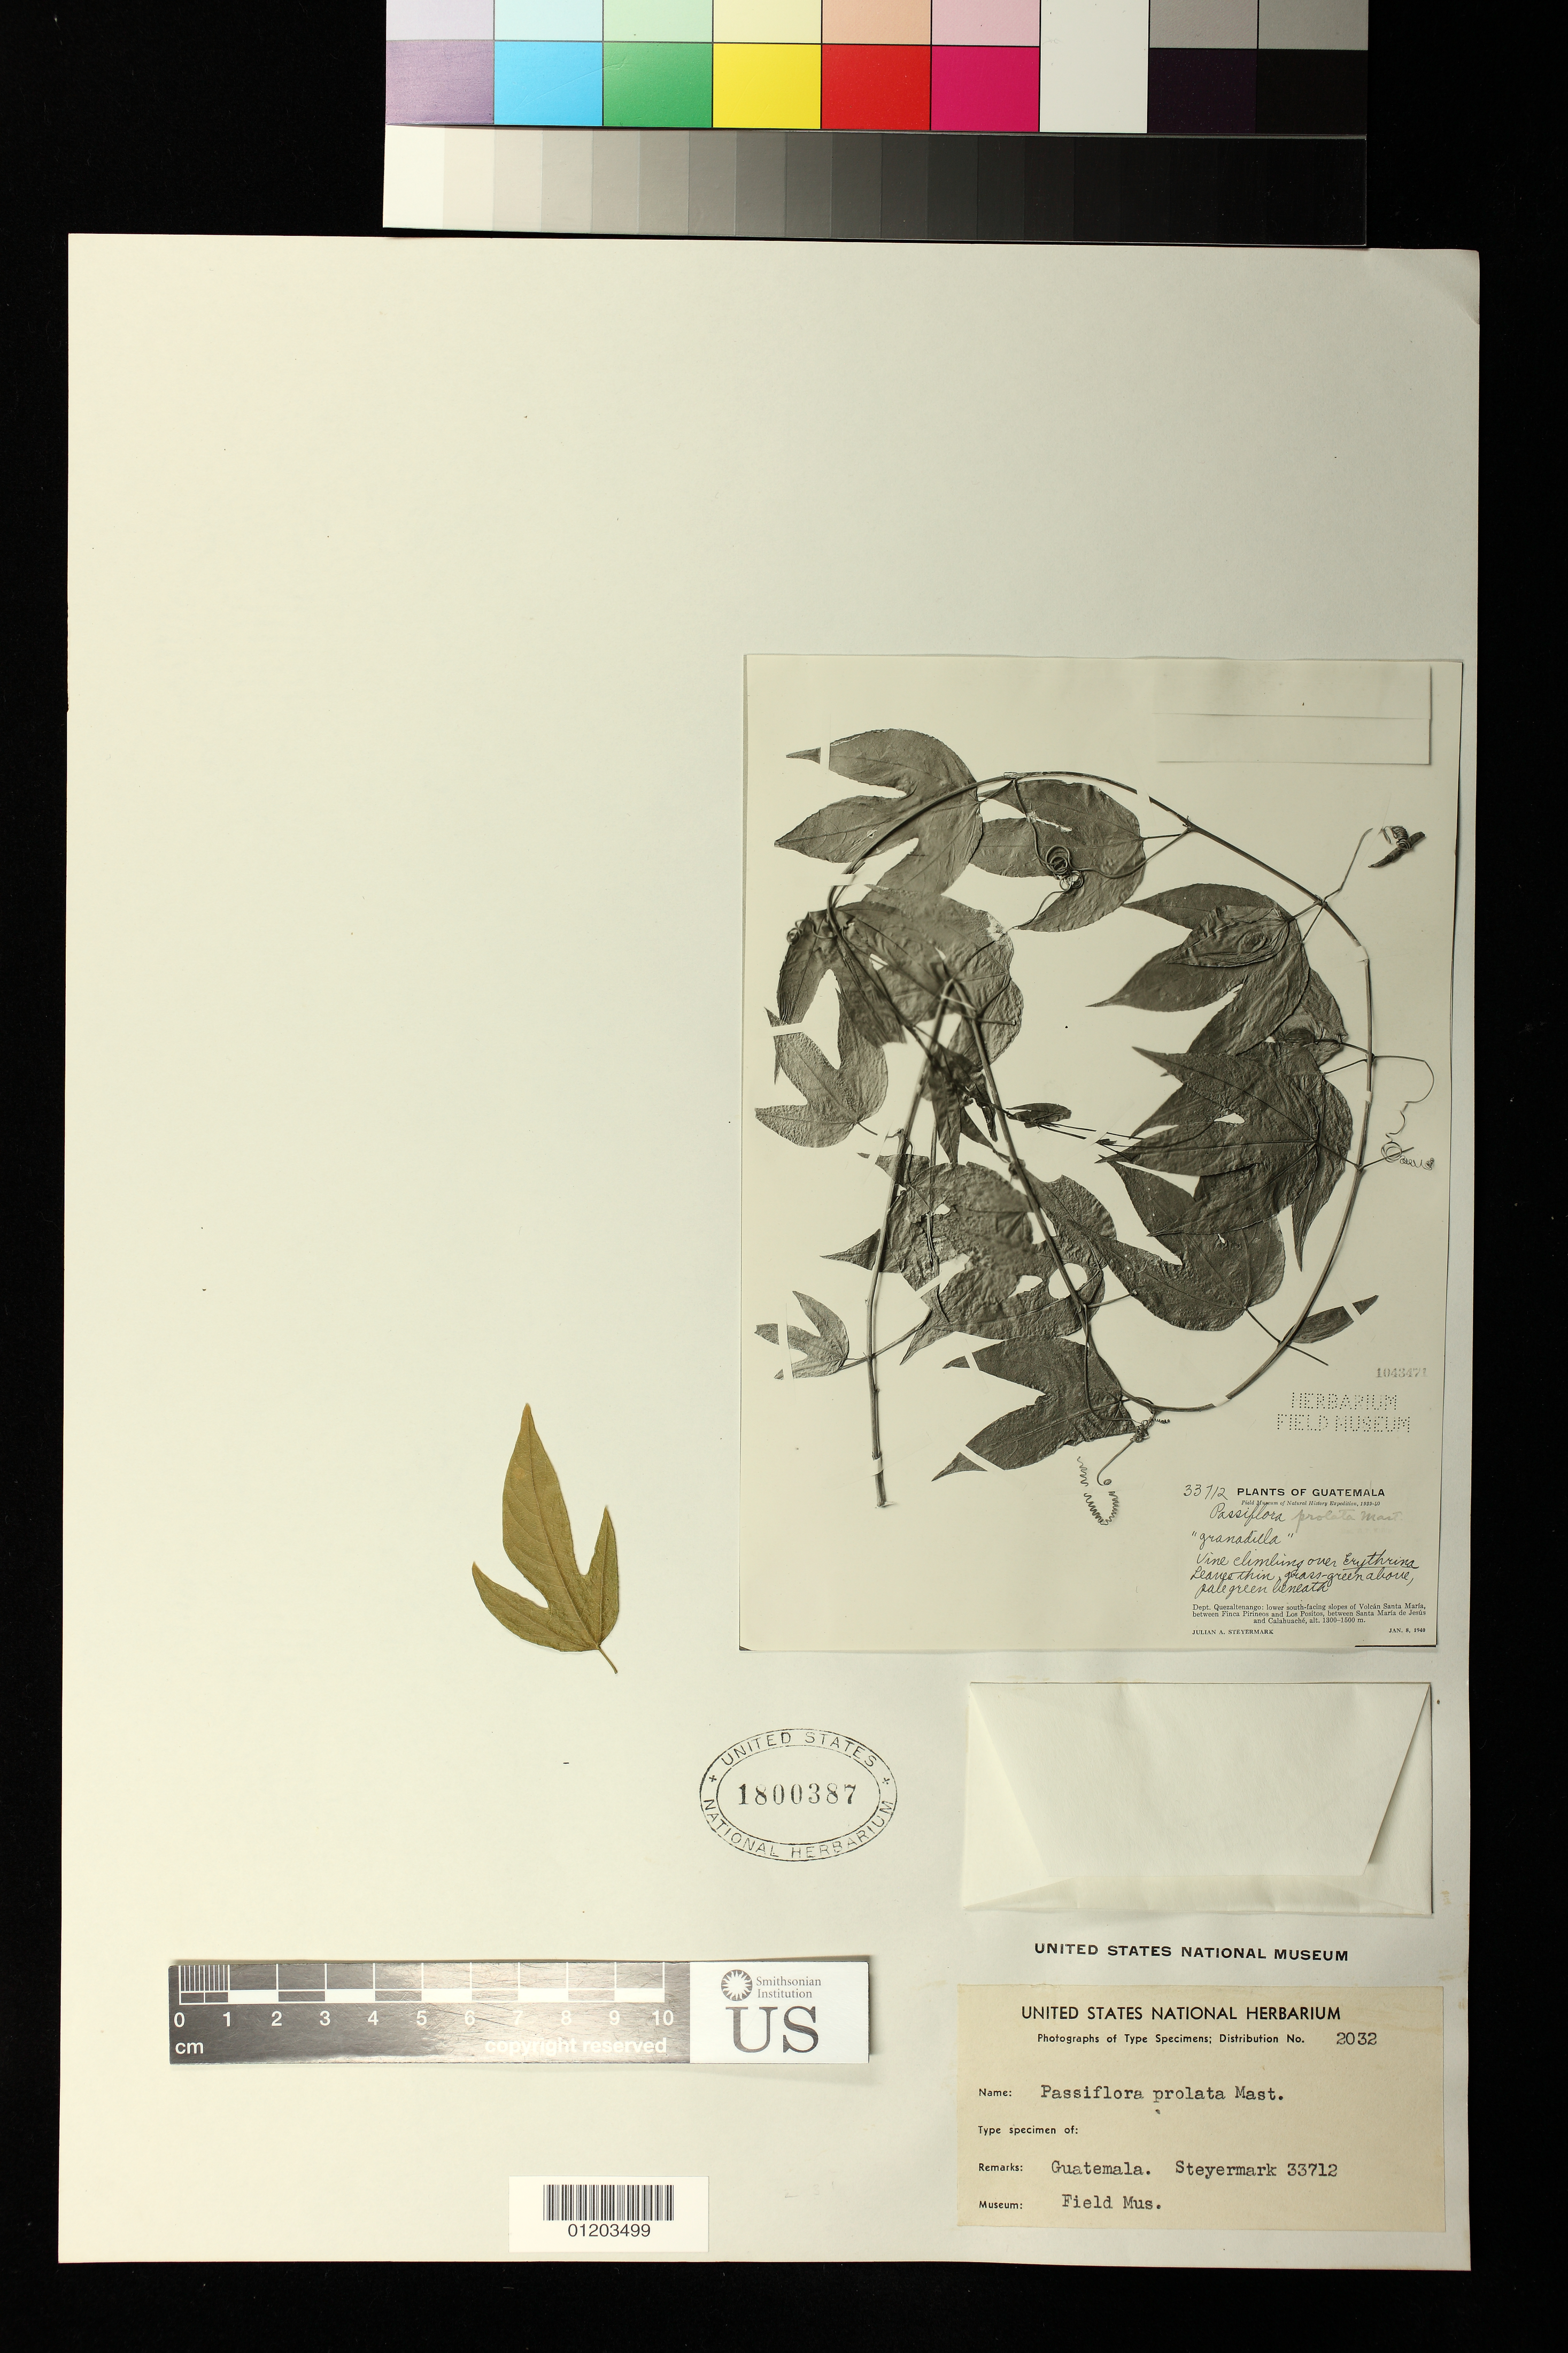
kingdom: Plantae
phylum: Tracheophyta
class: Magnoliopsida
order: Malpighiales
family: Passifloraceae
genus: Passiflora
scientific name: Passiflora prolata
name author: Mast.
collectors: J. Steyermark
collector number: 33712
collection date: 1940-01-08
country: Guatemala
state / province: Quetzaltenango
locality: Lower south-facing slopes of Volcan Santa Maria, between Finca Pirineos and Los Positos, between Santa Maria de Jesus and Calahuache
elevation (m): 1300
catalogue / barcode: US 1800387